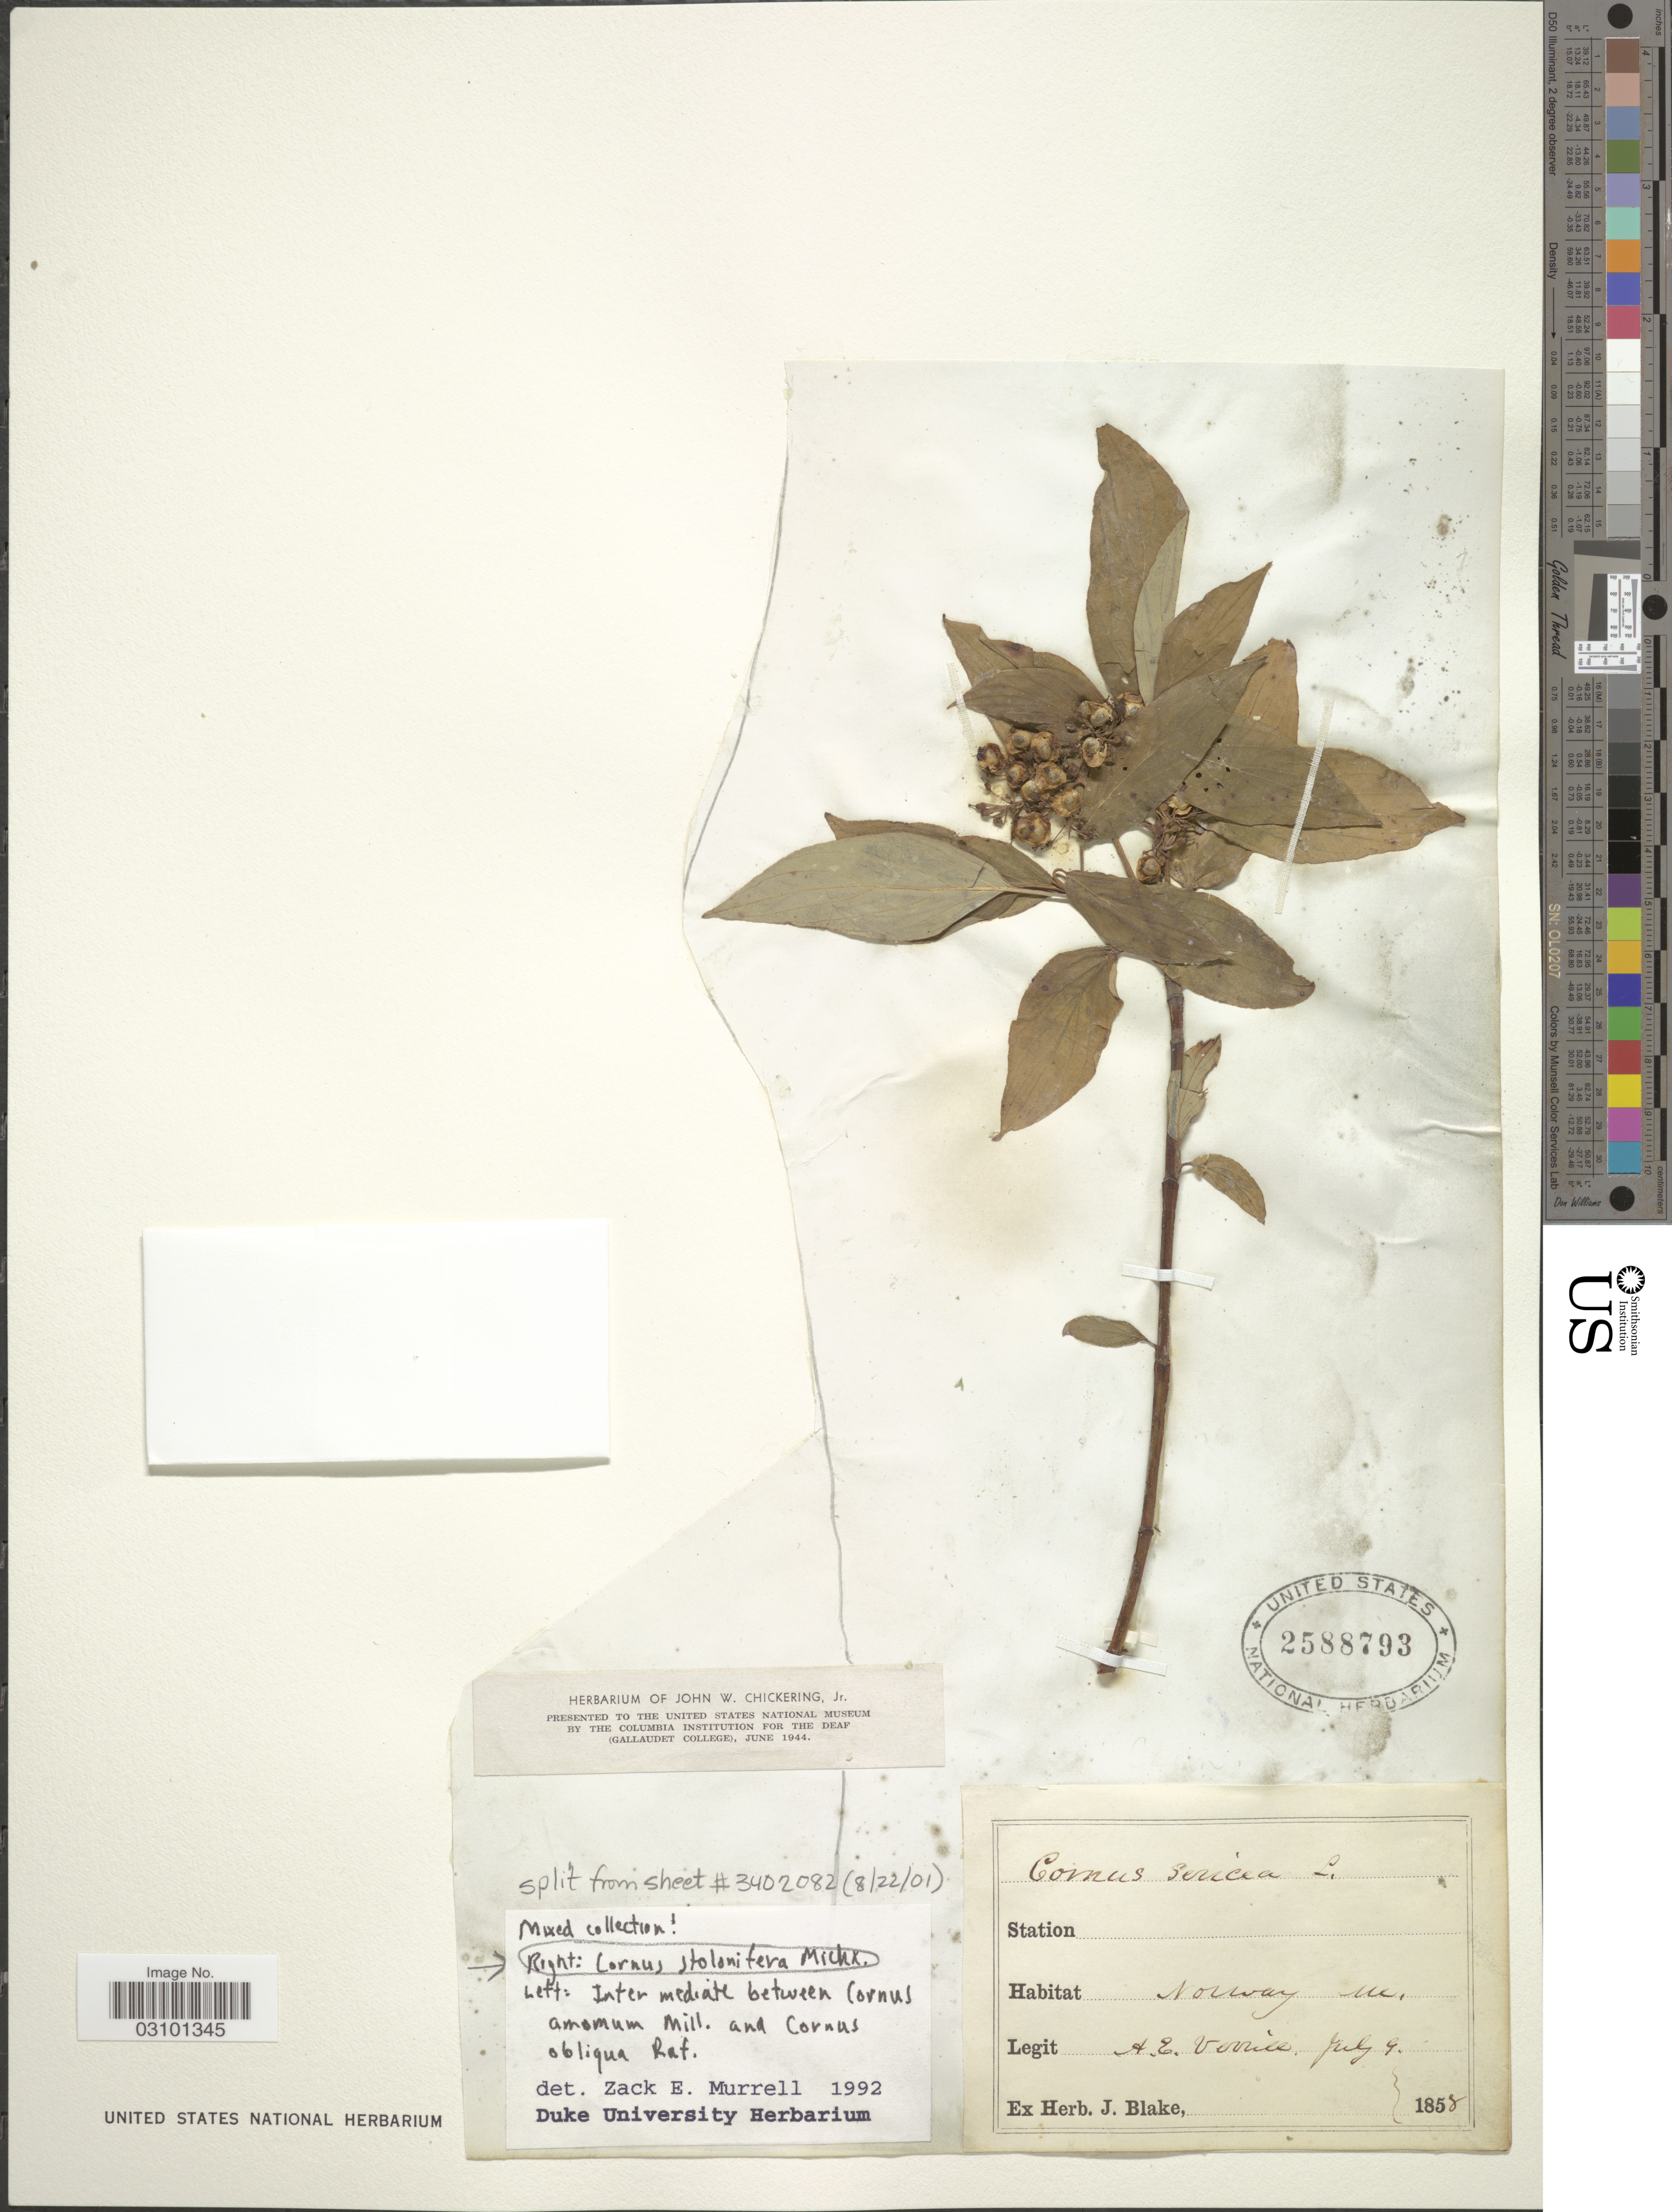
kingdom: Plantae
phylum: Tracheophyta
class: Magnoliopsida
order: Cornales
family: Cornaceae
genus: Cornus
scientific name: Cornus stolonifera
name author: Michx.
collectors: A. Verrill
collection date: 1858-07-09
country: United States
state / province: Maine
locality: Norway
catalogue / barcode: US 2588793